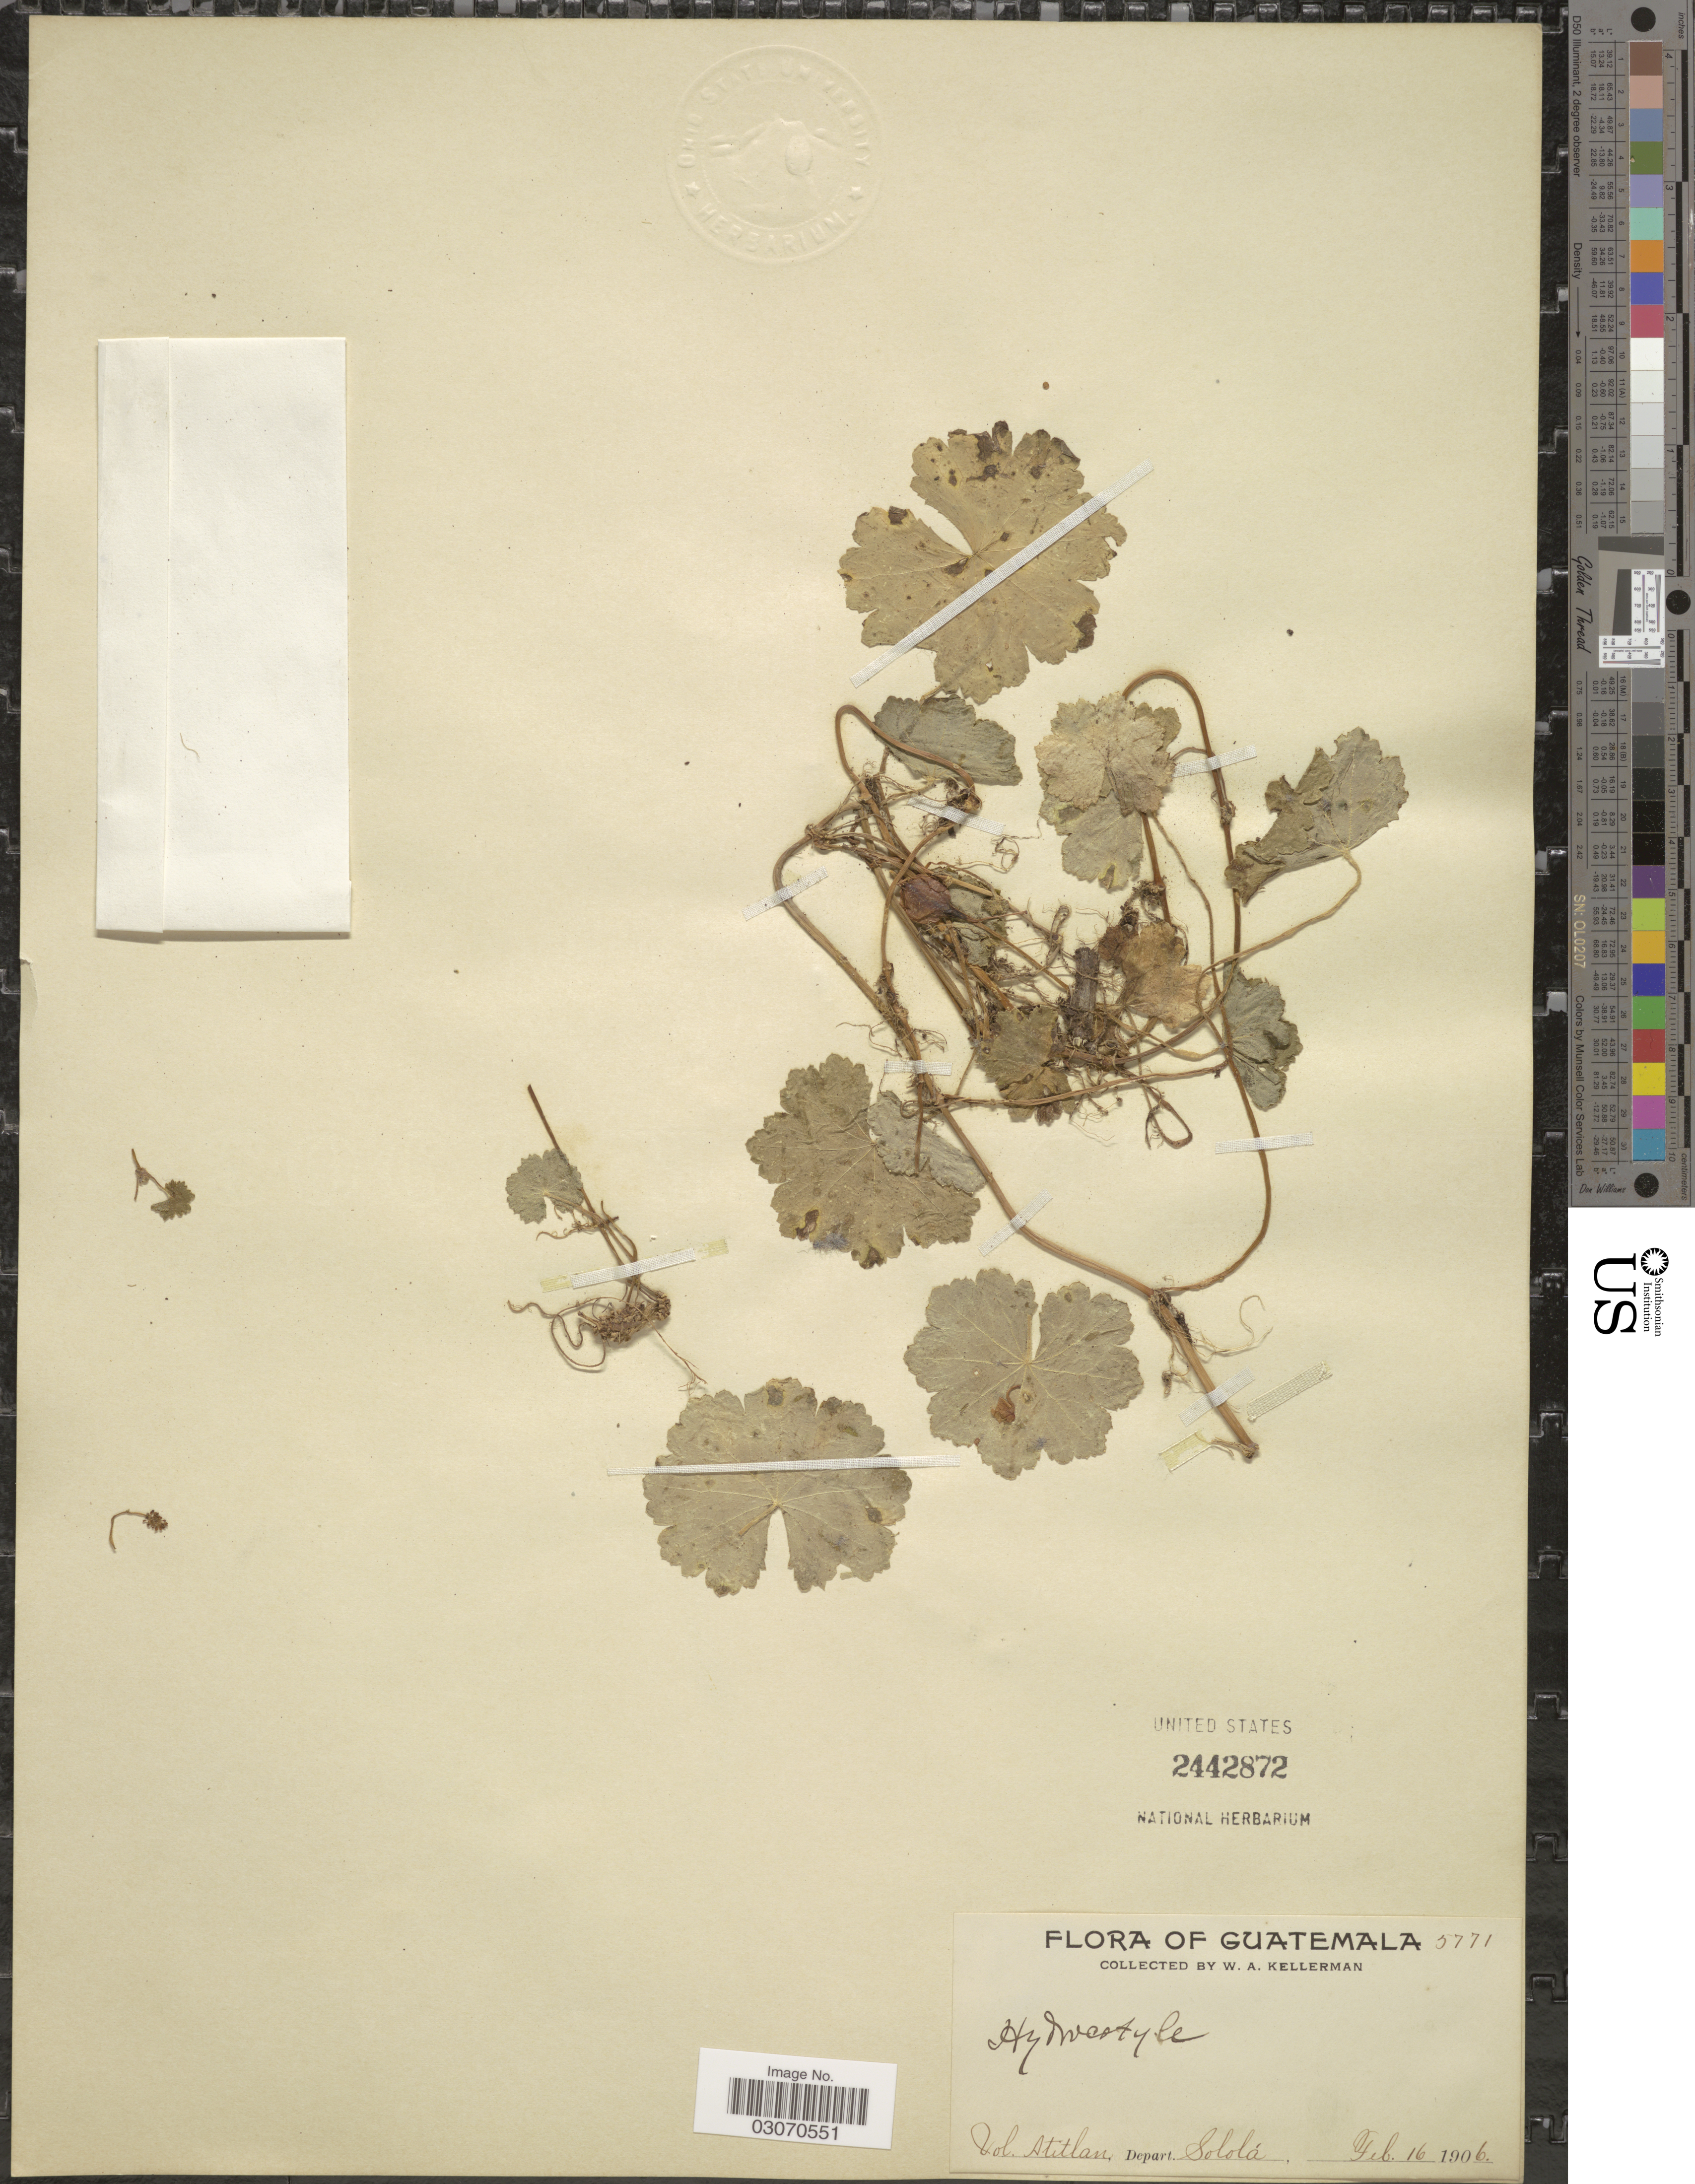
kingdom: Plantae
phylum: Tracheophyta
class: Magnoliopsida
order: Apiales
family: Araliaceae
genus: Hydrocotyle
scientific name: Hydrocotyle sp.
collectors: W. Kellerman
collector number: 5771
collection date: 1906-02-16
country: Guatemala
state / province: Sololá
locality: Vol. Atitlan, Depart. Solola.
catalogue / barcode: US 2442872